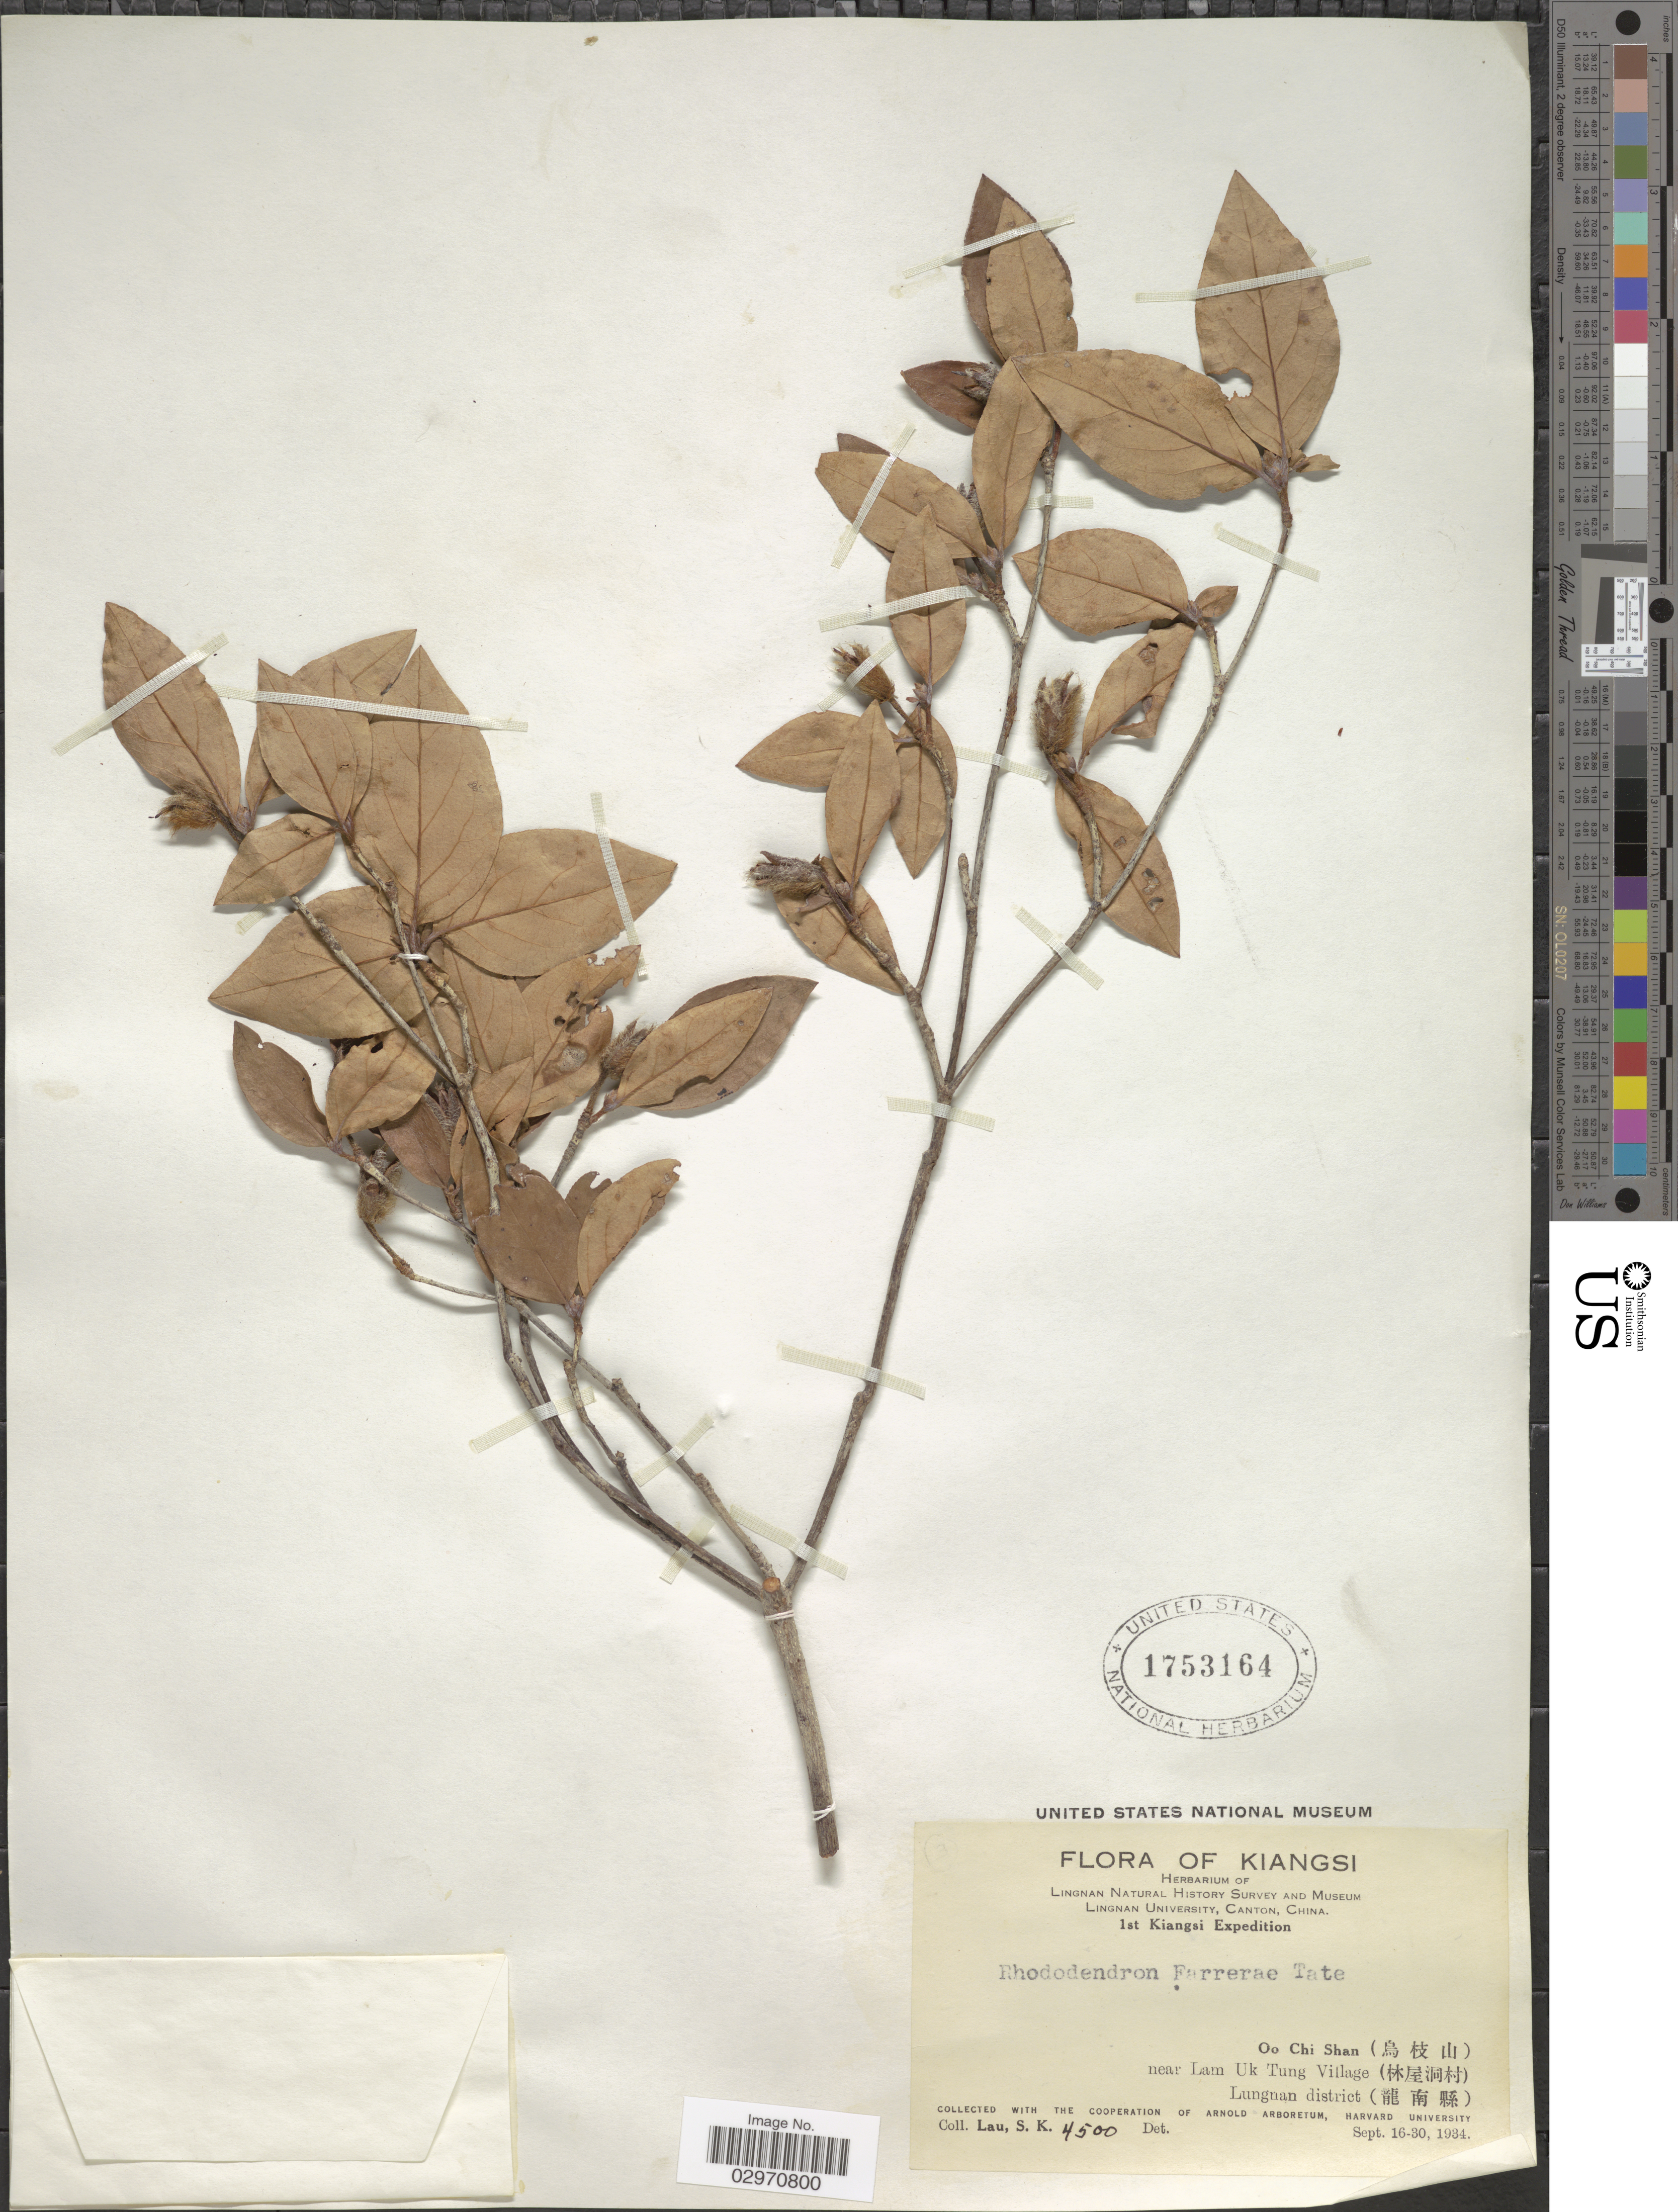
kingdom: Plantae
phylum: Tracheophyta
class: Magnoliopsida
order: Ericales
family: Ericaceae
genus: Rhododendron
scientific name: Rhododendron farrerae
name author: Sweet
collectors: S. K. Lau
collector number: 4500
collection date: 1934-09-16/1934-09-30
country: China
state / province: Jiangxi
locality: Kiangsi. Oo Chi Shan, near Lam Uk Tung Village, Lungnan district.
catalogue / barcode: US 1753164